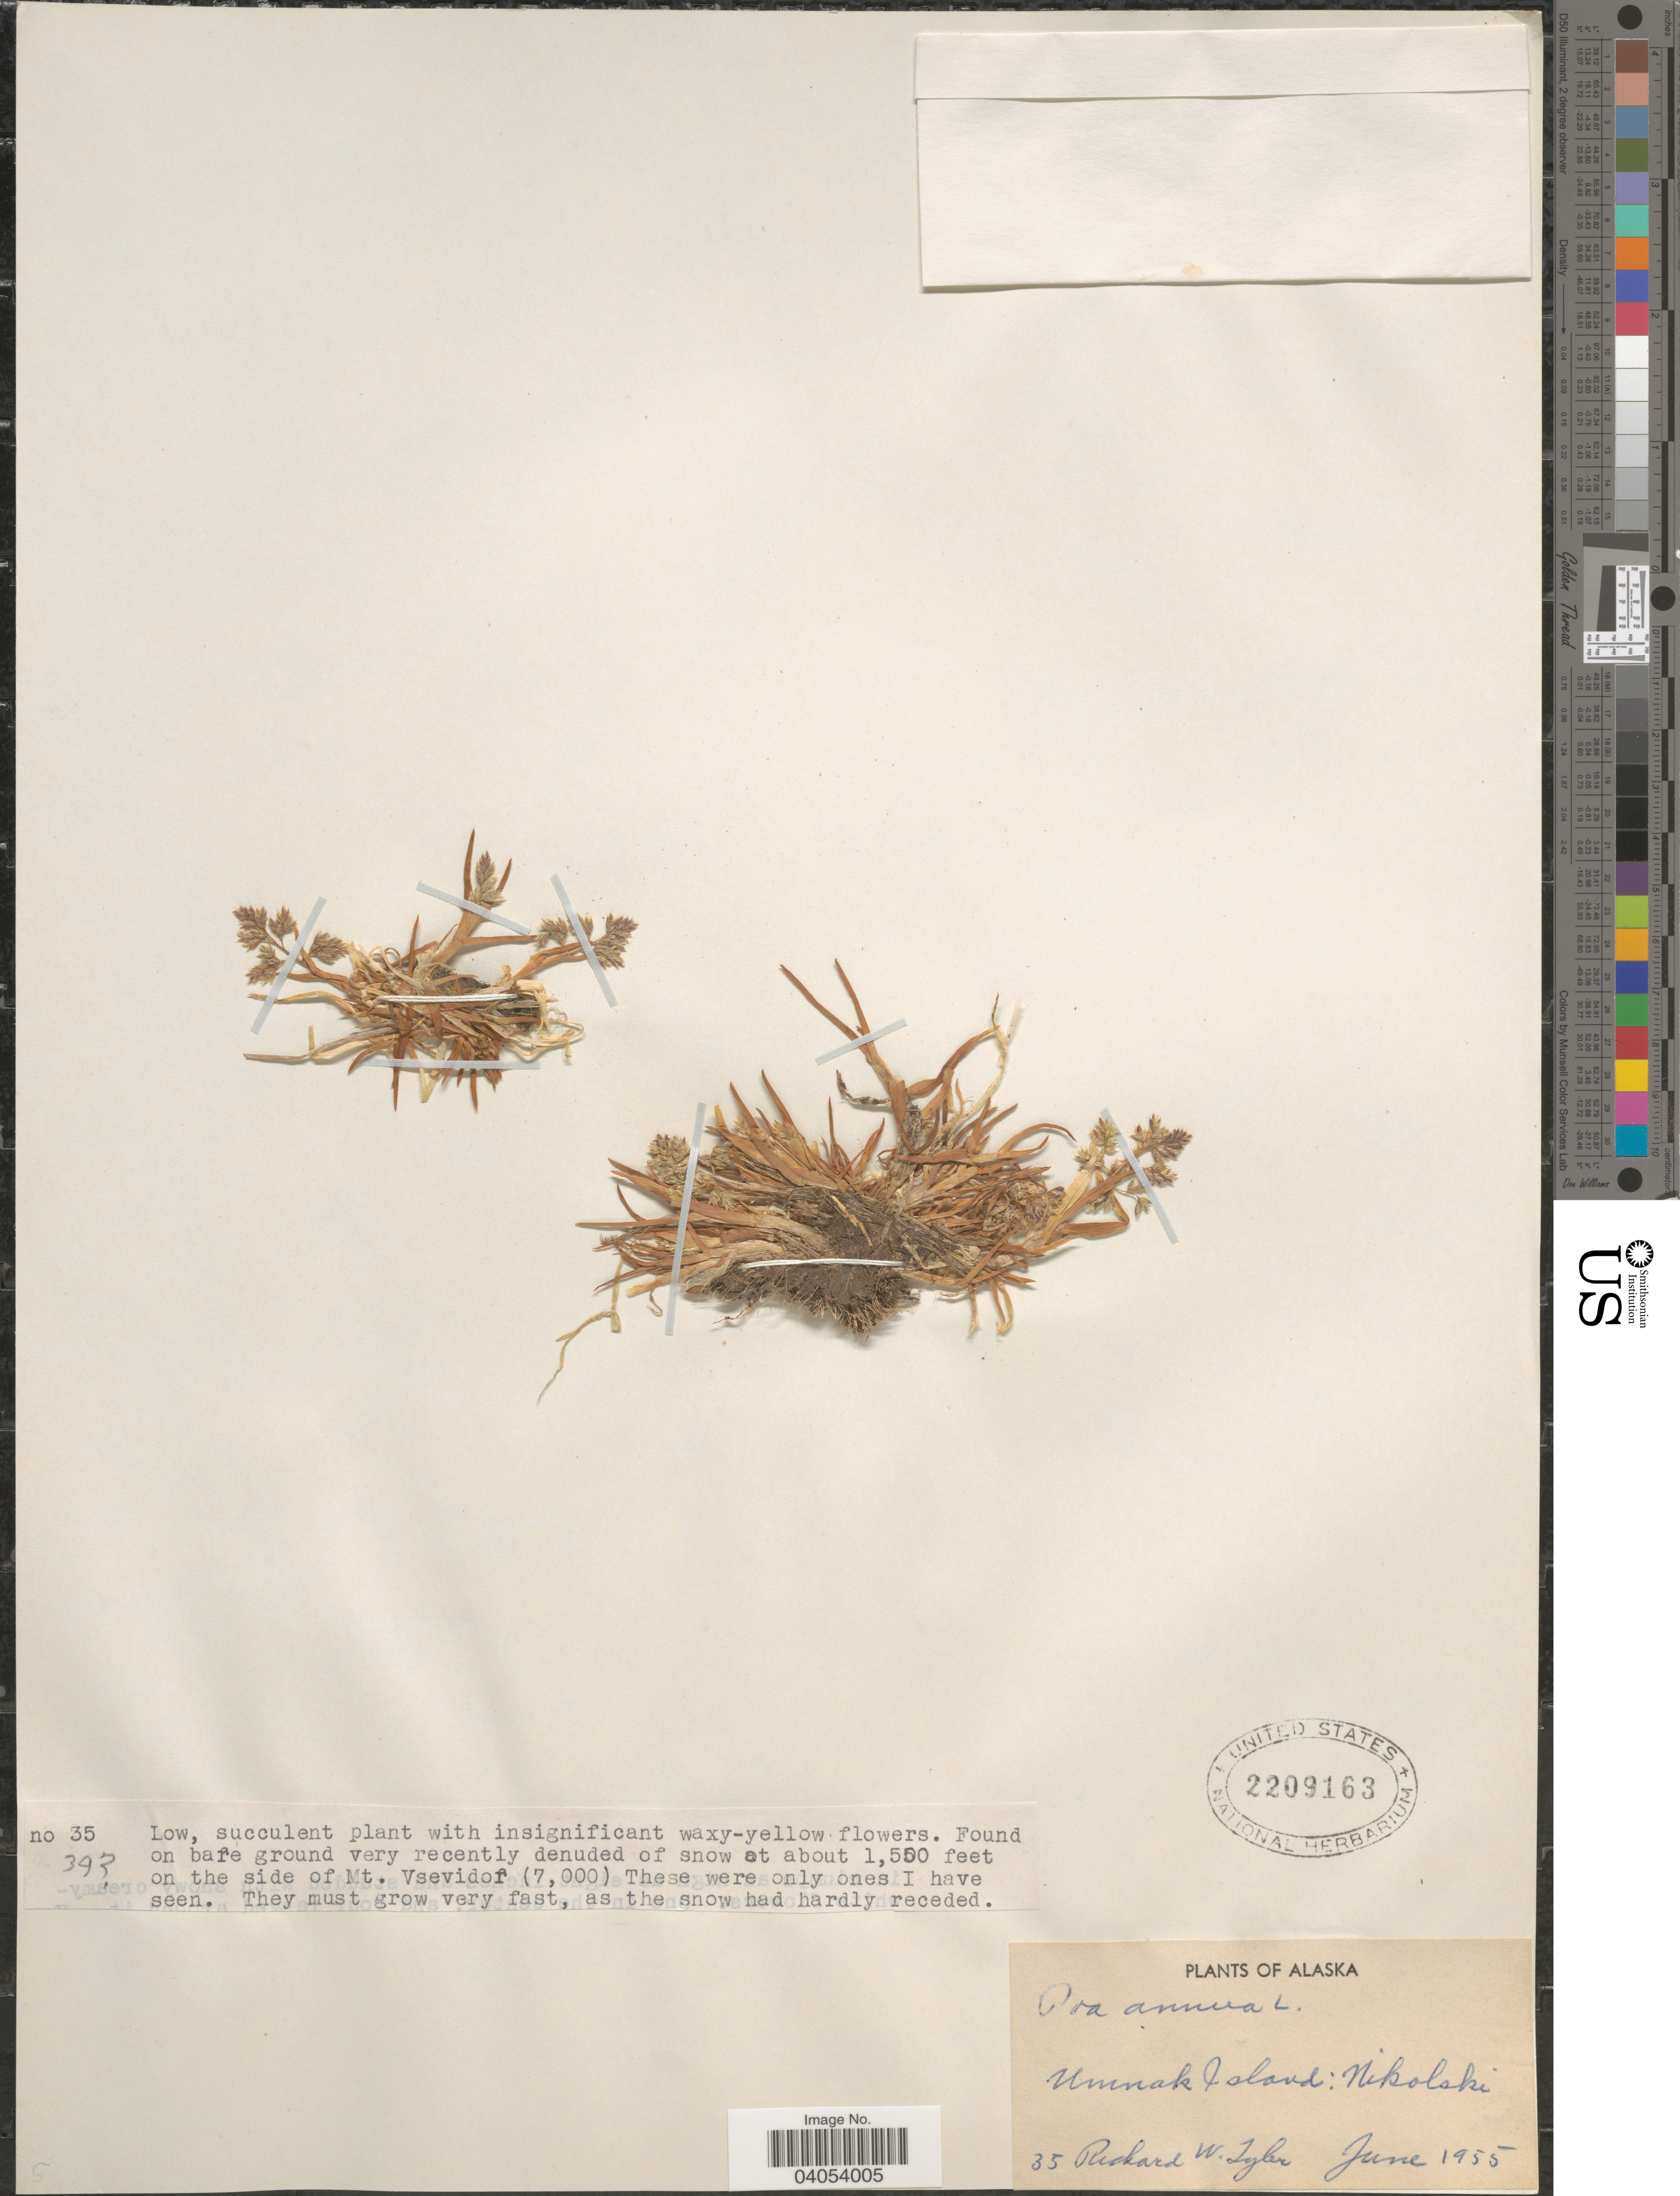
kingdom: Plantae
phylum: Tracheophyta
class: Liliopsida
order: Poales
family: Poaceae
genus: Poa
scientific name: Poa annua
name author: L.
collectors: R. Tyler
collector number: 35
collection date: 1955-06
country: United States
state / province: Alaska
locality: On the side of Mt. Vsevidor. Umnak Island: Nikolski.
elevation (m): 457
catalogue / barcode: US 2209163